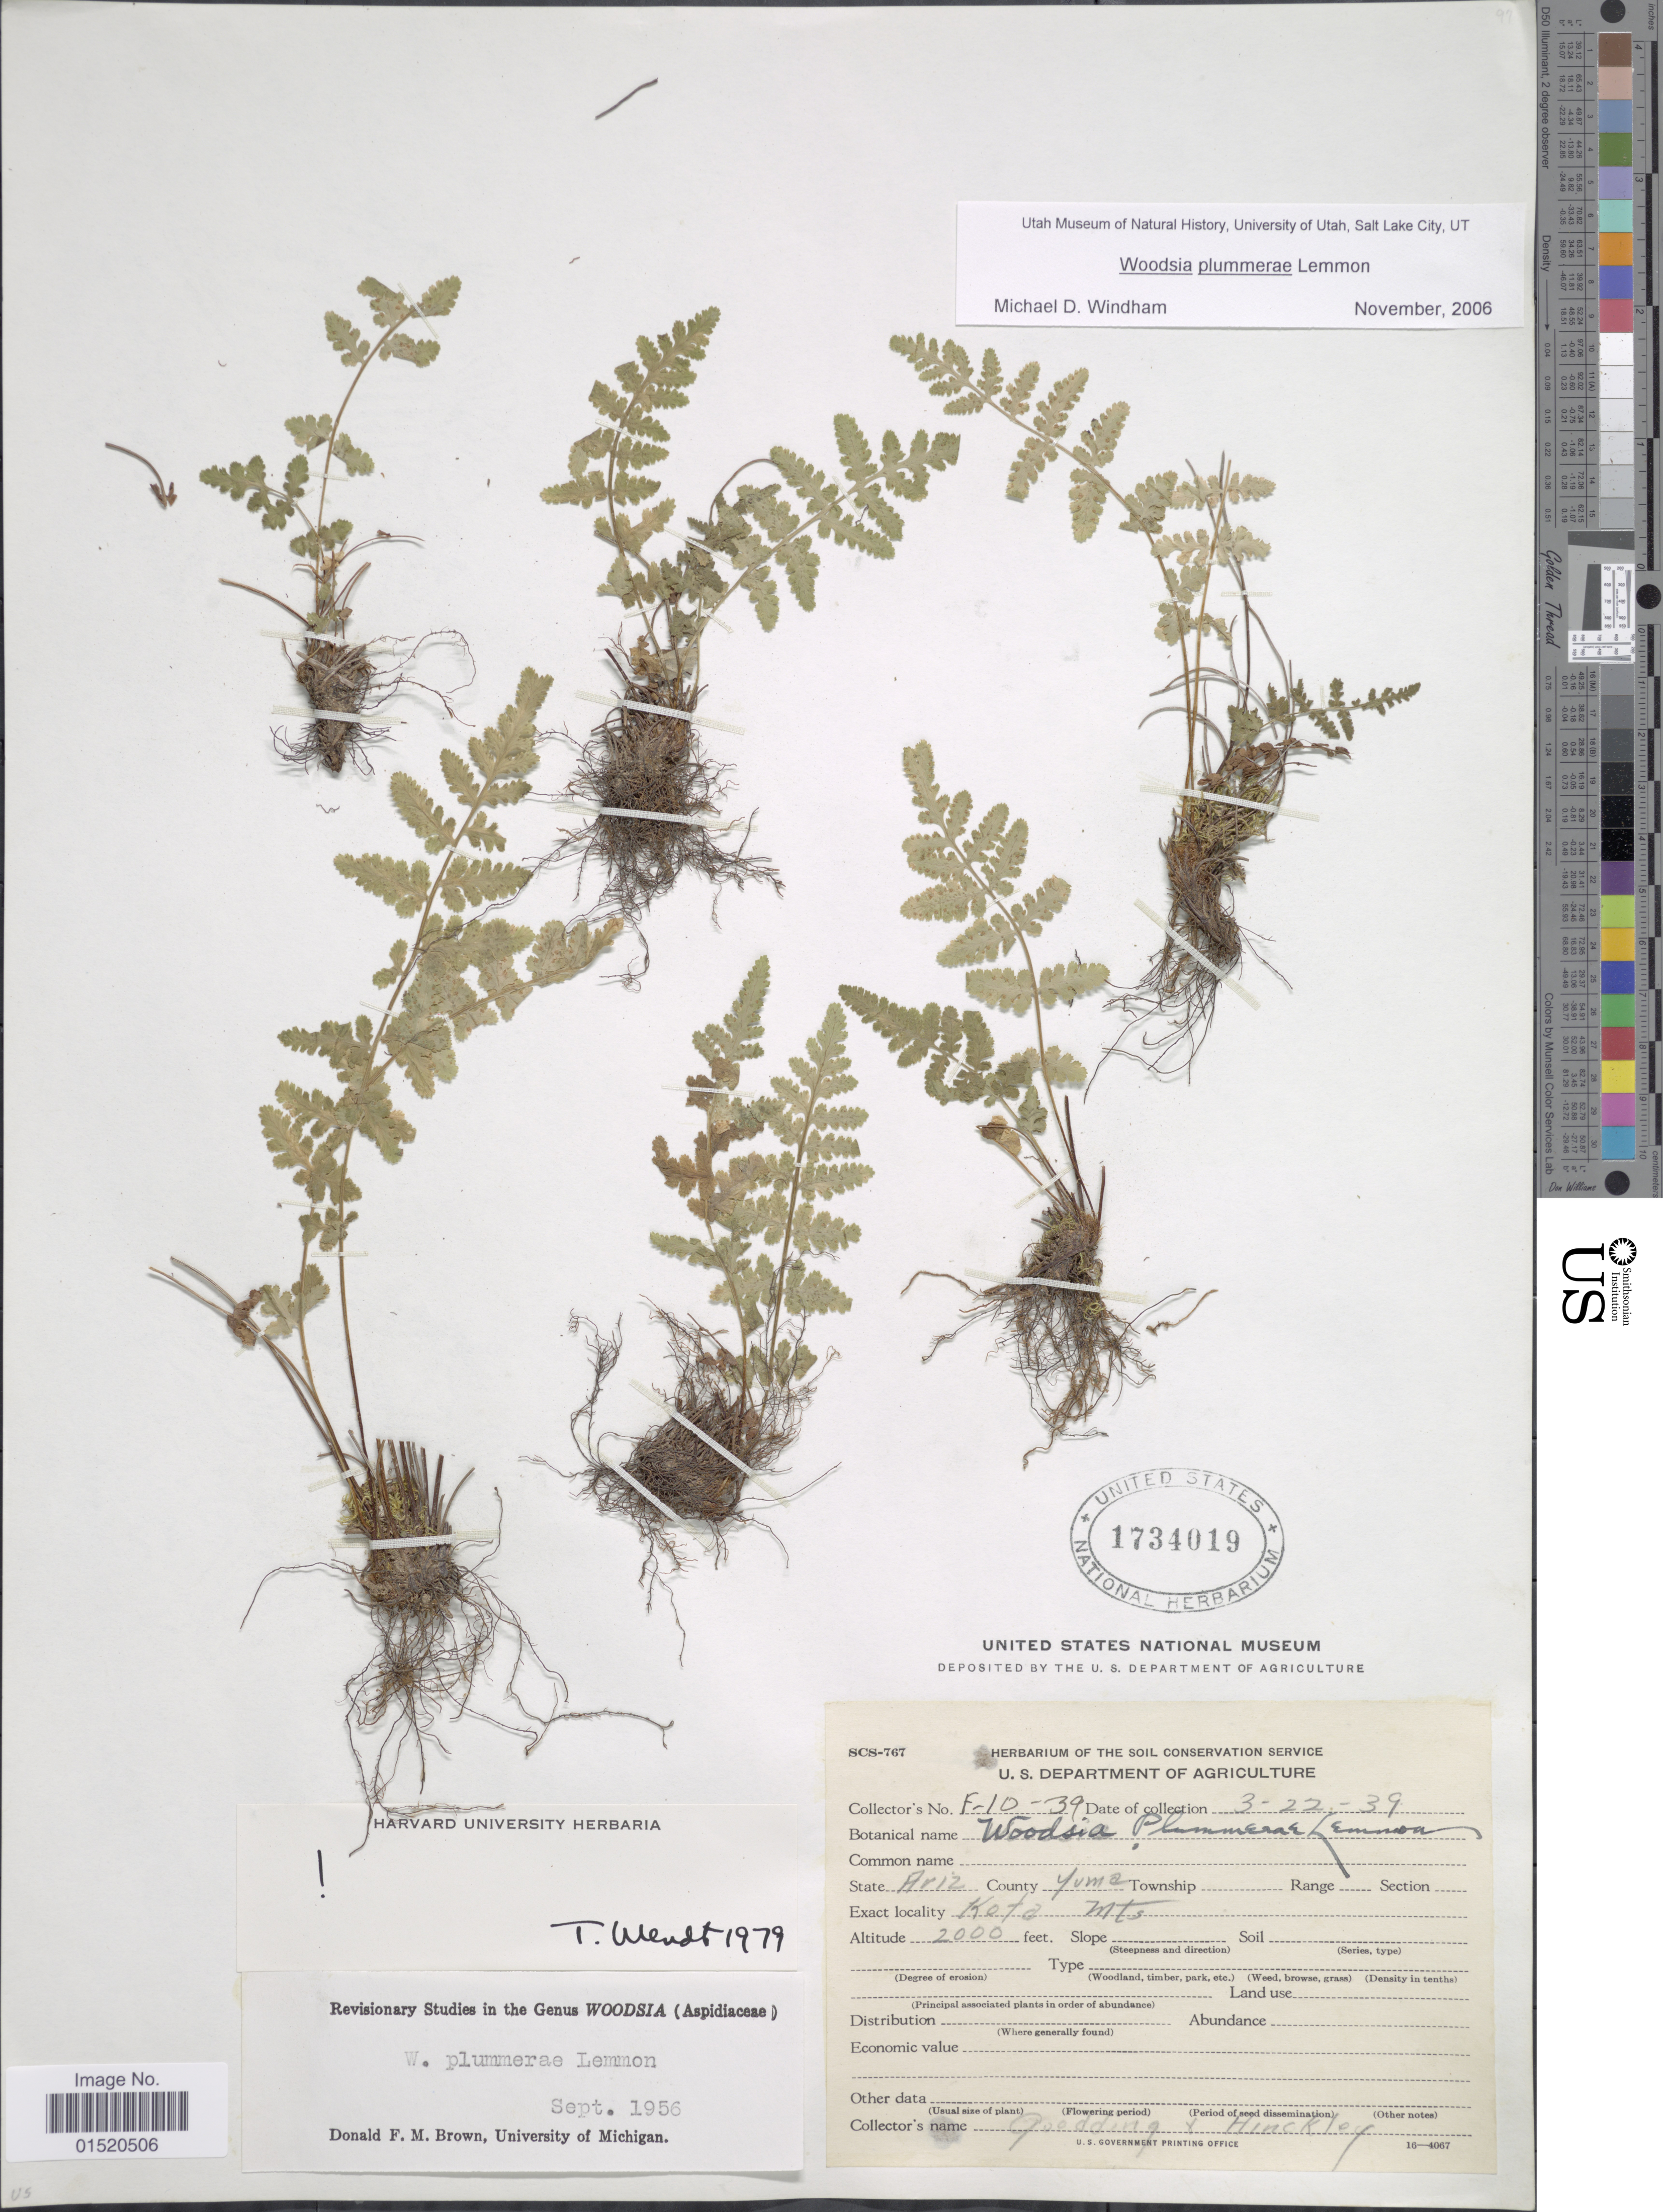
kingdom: Plantae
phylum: Tracheophyta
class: Polypodiopsida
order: Polypodiales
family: Woodsiaceae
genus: Woodsia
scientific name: Woodsia plummerae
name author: Lemmon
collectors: Goodding & Hinckley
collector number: F-10-39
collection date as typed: Transcribed d/m/y: 22/3/39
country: United States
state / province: Arizona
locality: County Yuma, Kota Mts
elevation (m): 610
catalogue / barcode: US 1734019